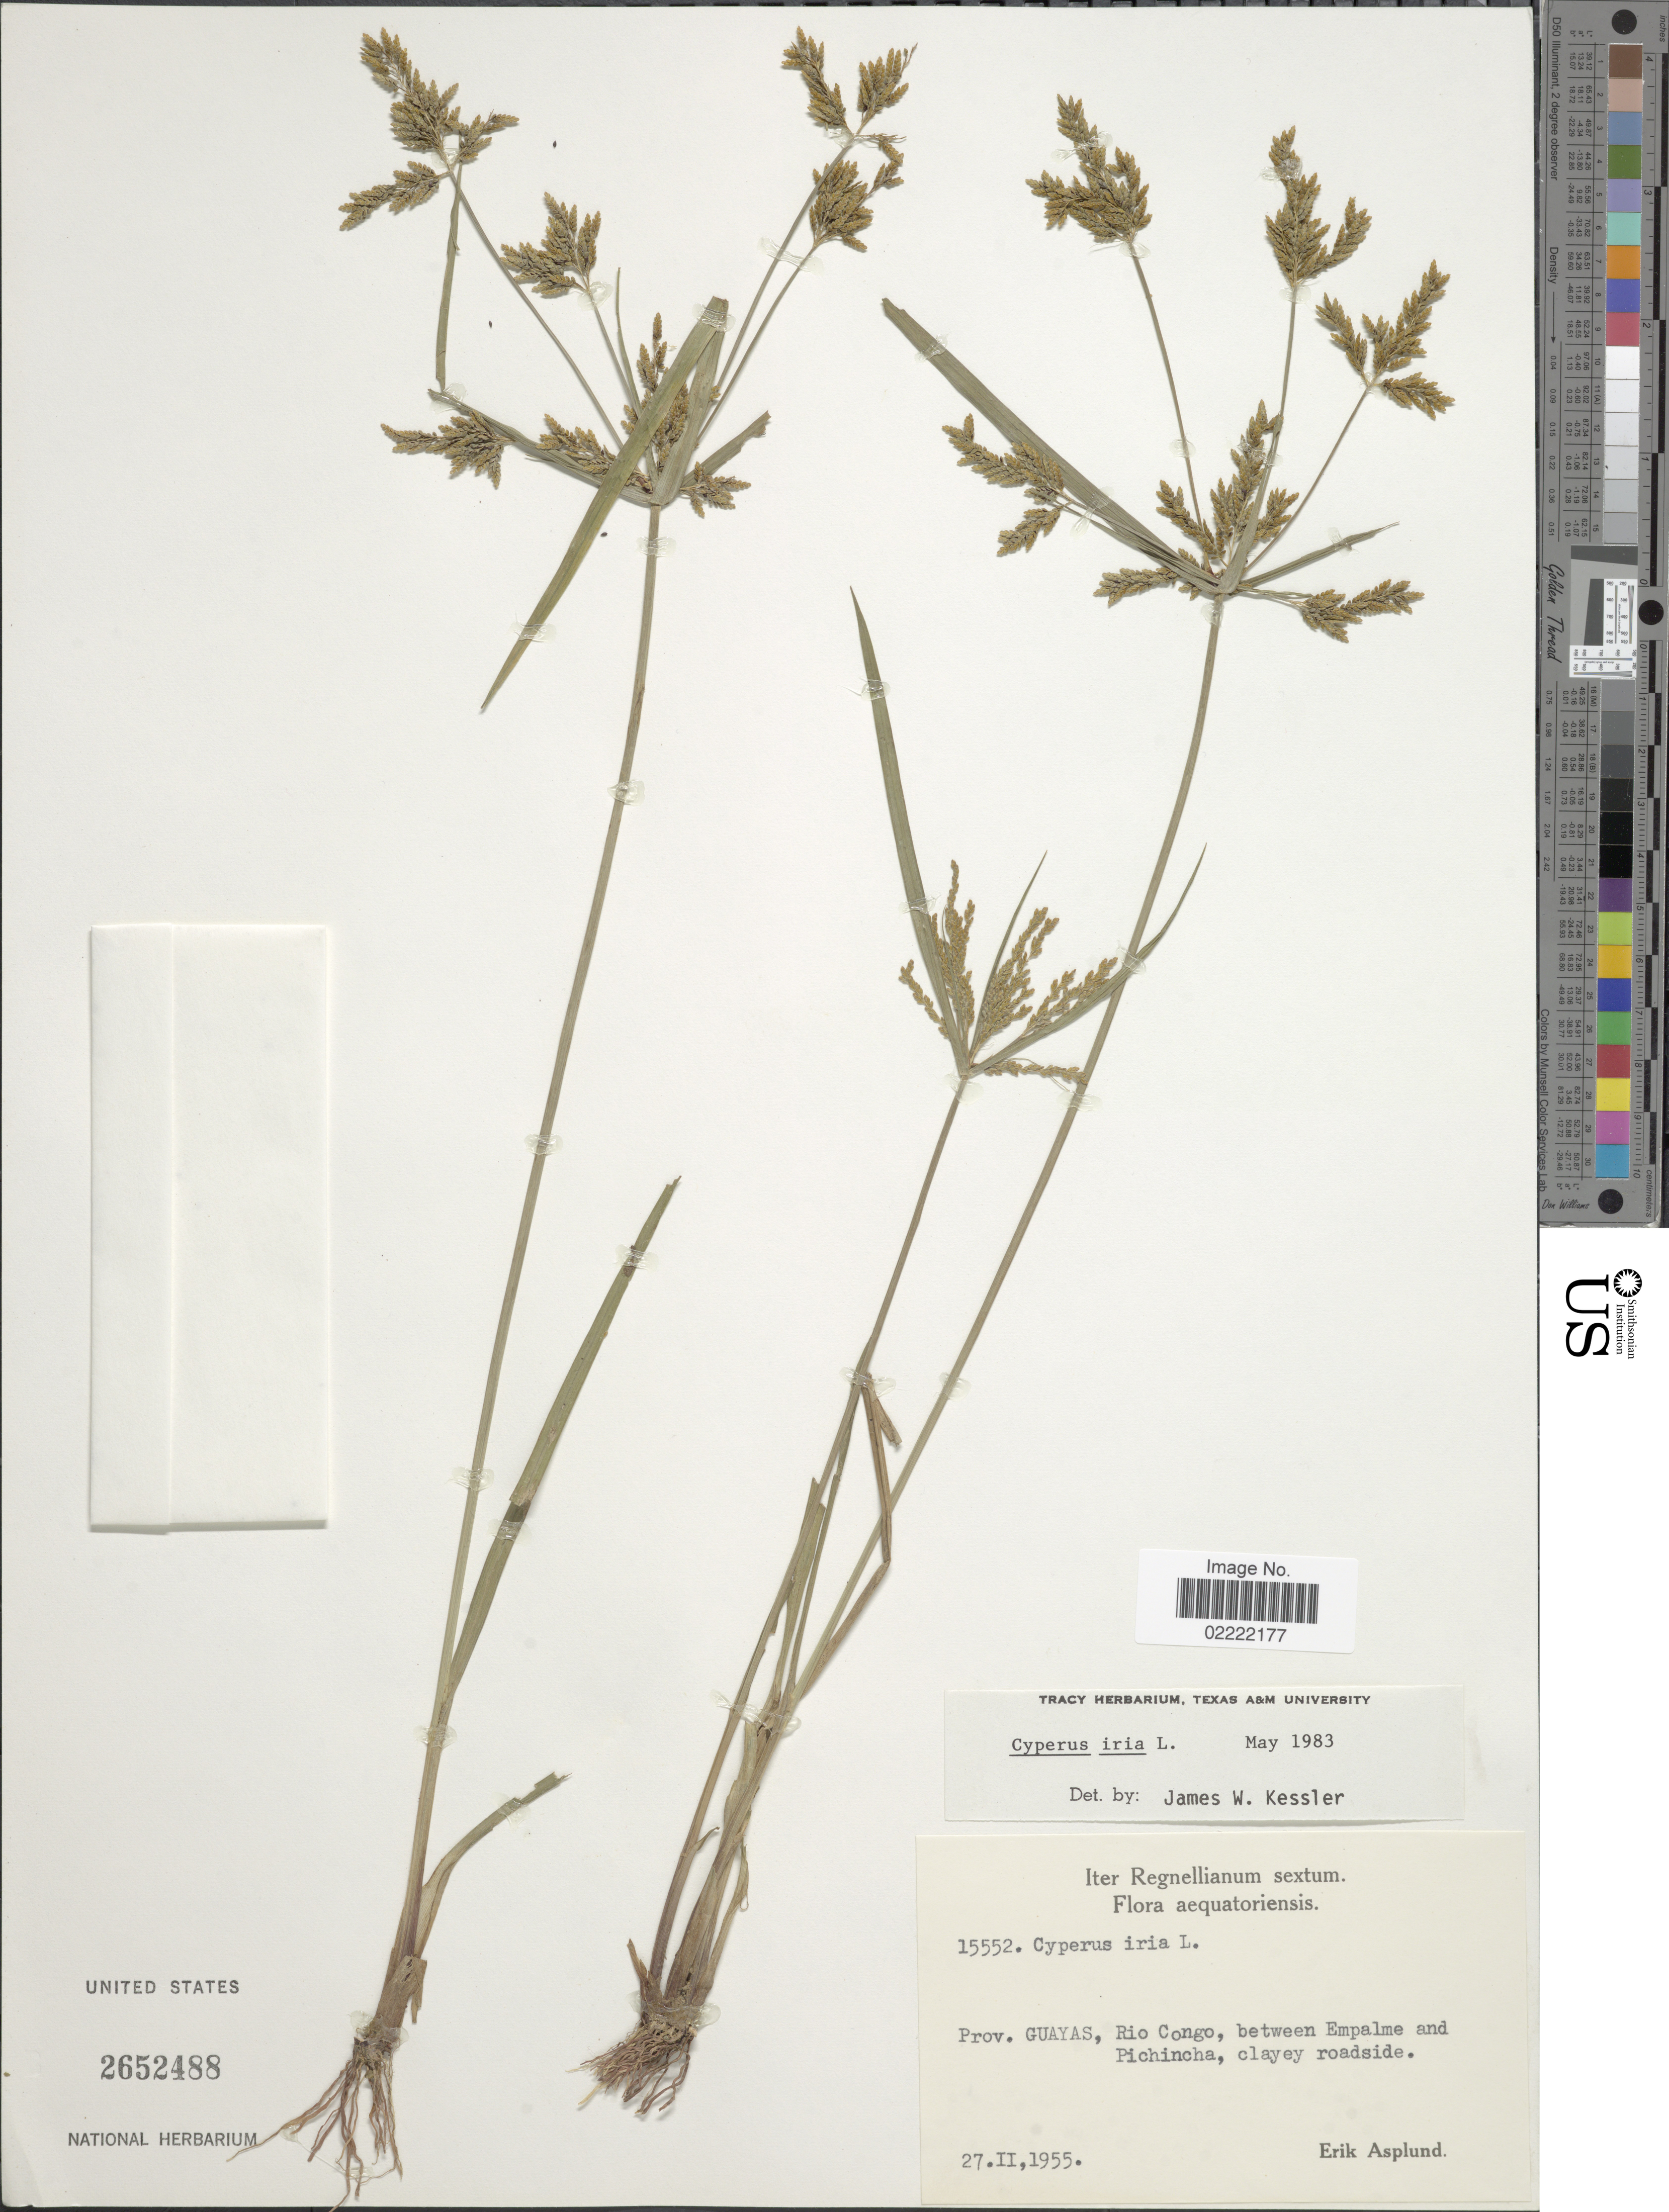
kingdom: Plantae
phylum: Tracheophyta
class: Liliopsida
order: Poales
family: Cyperaceae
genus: Cyperus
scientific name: Cyperus iria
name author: L.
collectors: E. Asplund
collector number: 15552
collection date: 1955-02-27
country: Ecuador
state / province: Guayas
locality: Rio Congo, between Empalme and Pichincha, clayey roadside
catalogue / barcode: US 2652488